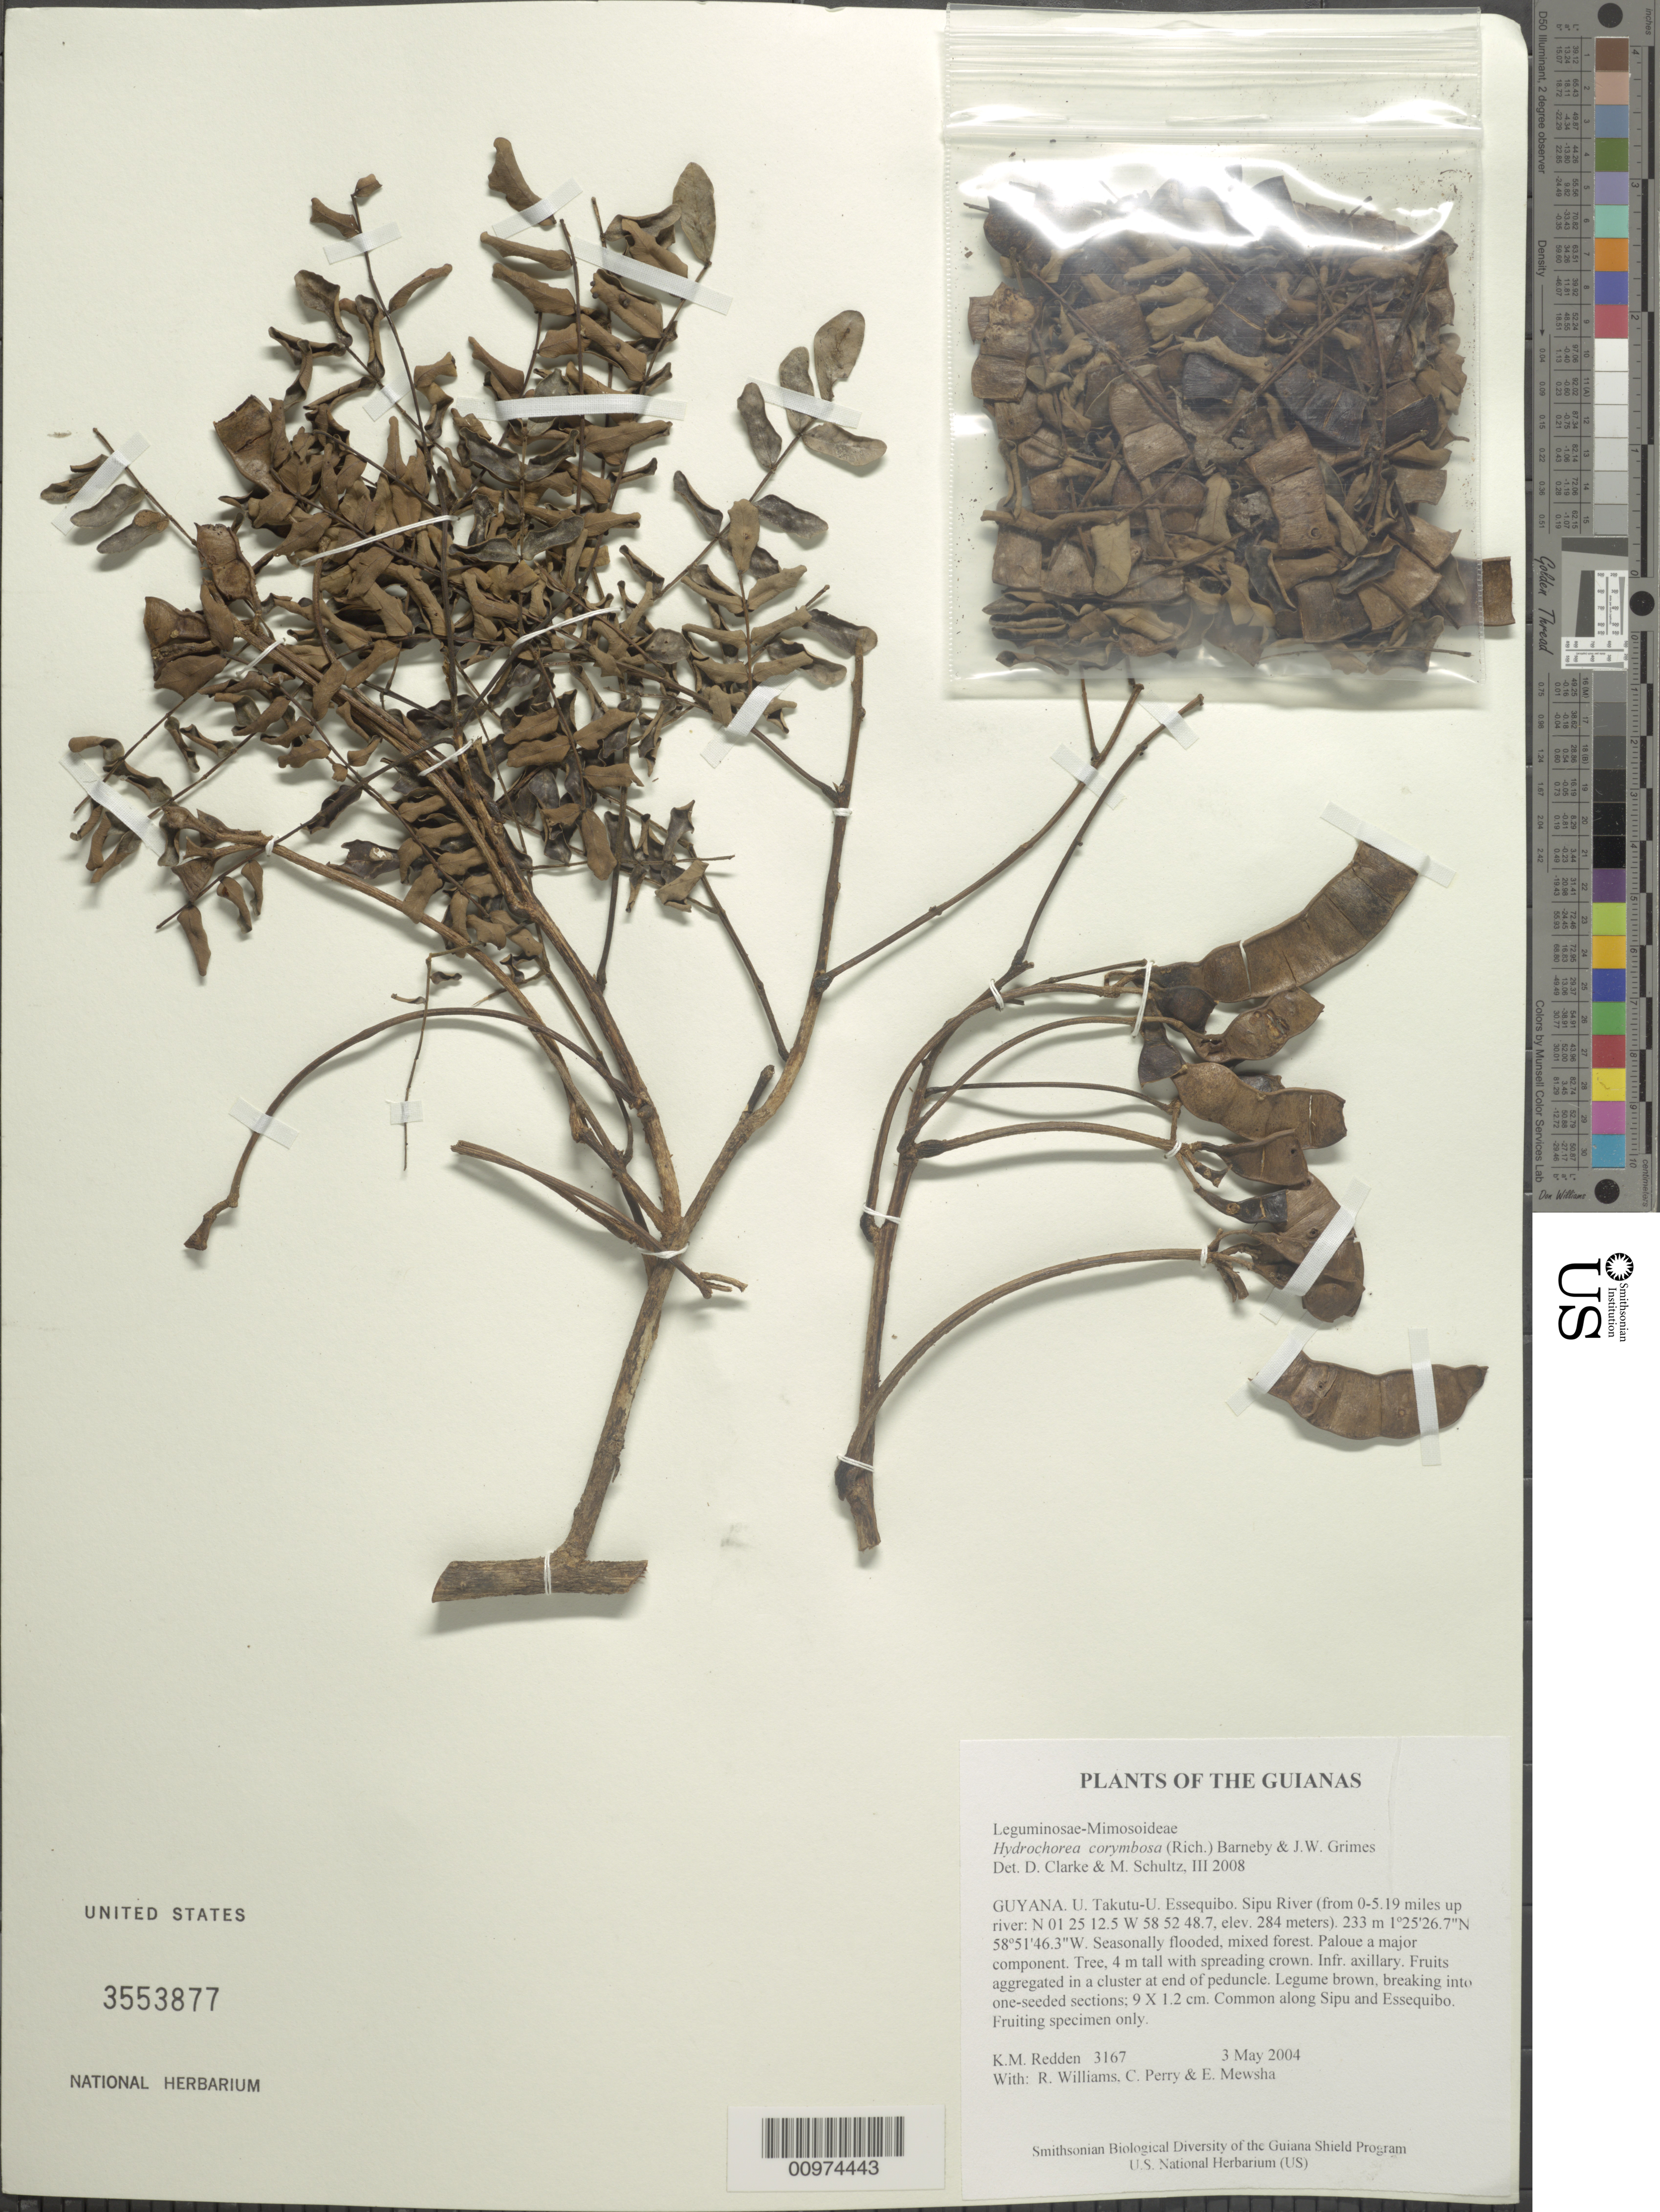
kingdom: Plantae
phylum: Tracheophyta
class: Magnoliopsida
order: Fabales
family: Fabaceae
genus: Hydrochorea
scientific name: Hydrochorea corymbosa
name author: (Rich.) Barneby & J.W. Grimes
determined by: Clarke, H. D.; Schultz, M.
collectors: K. M. Redden, R. Williams, C. Perry & E. Mewsha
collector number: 3167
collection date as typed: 3 May 2004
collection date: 2004-05-03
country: Guyana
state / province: U. Takutu-U. Essequibo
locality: Sipu River (from 0-5.19 miles up river: N 01 25 12.5 W 58 52 48.7, elev. 284 meters)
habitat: Seasonally flooded, mixed forest. Paloue a major component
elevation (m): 233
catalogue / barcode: US 3553877